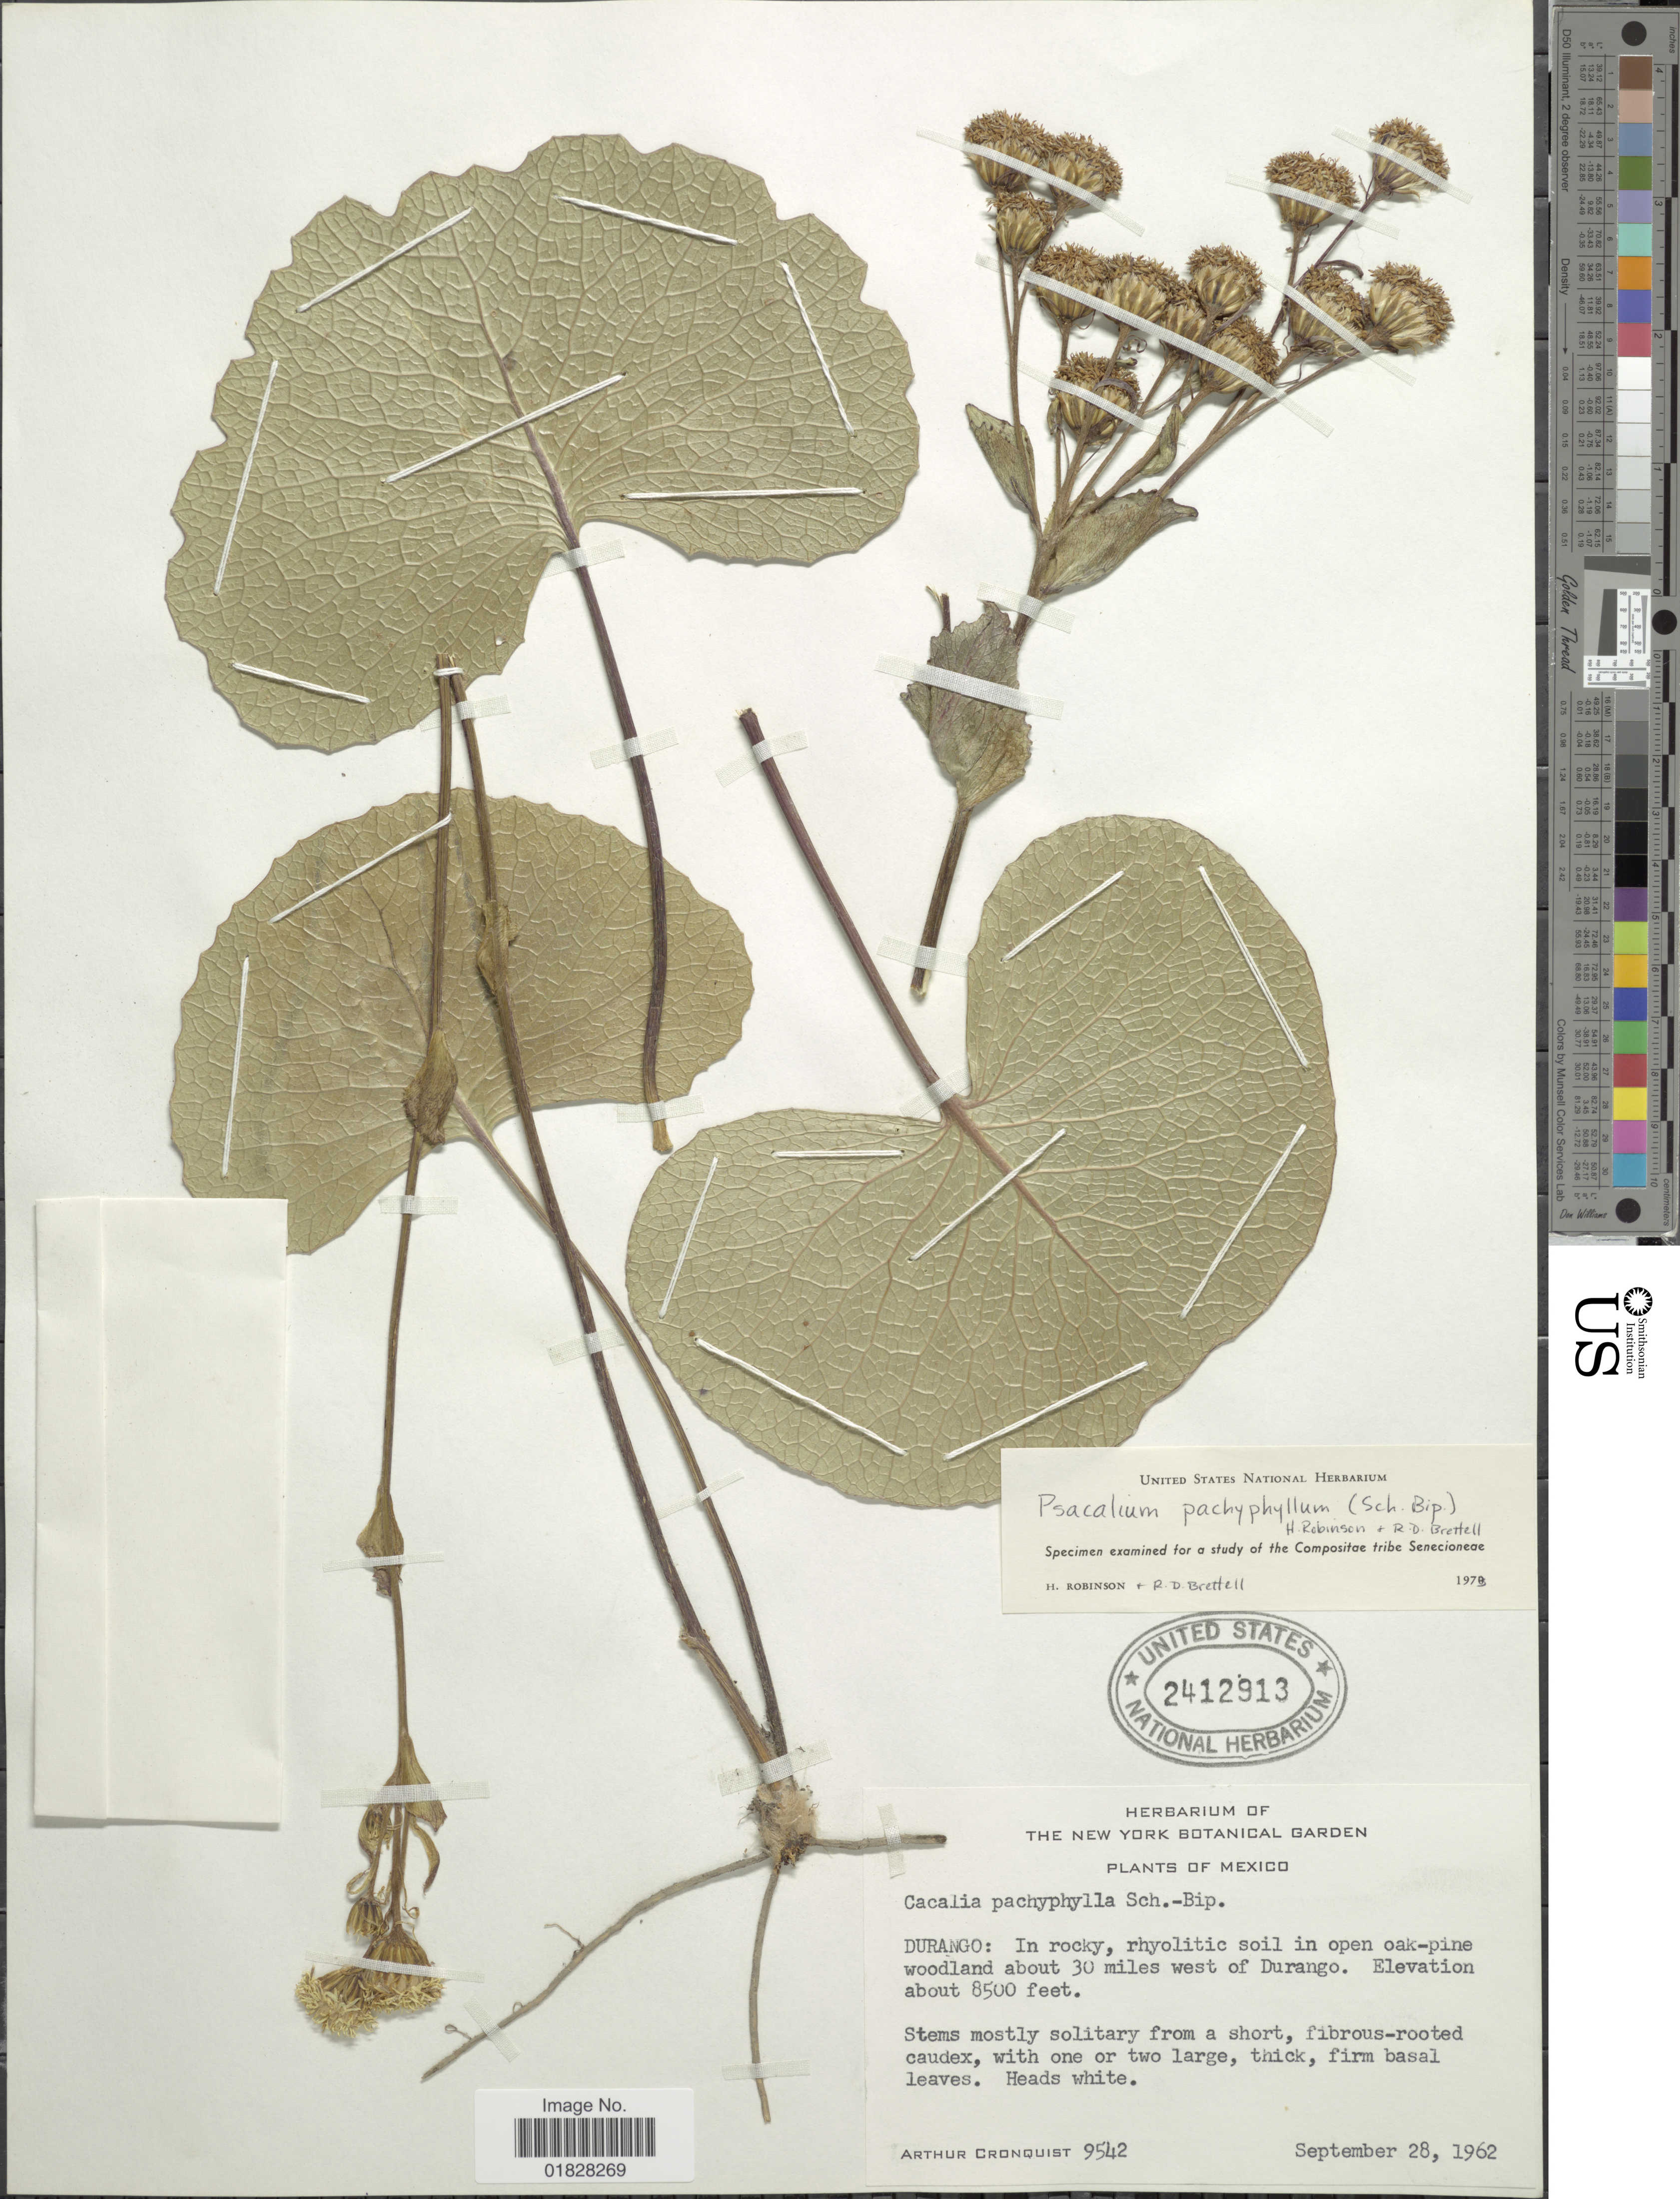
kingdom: Plantae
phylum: Tracheophyta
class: Magnoliopsida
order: Asterales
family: Asteraceae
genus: Psacalium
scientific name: Psacalium pachyphyllum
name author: (Sch. Bip.) H. Rob. & Brettell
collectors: A. J. Cronquist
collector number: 9542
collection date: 1962-09-28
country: Mexico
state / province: Durango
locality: Durango: In rocky, rhyolitic soil in open oak-pine woodland about 30 miles west of Durango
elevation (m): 2591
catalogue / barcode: US 2412913